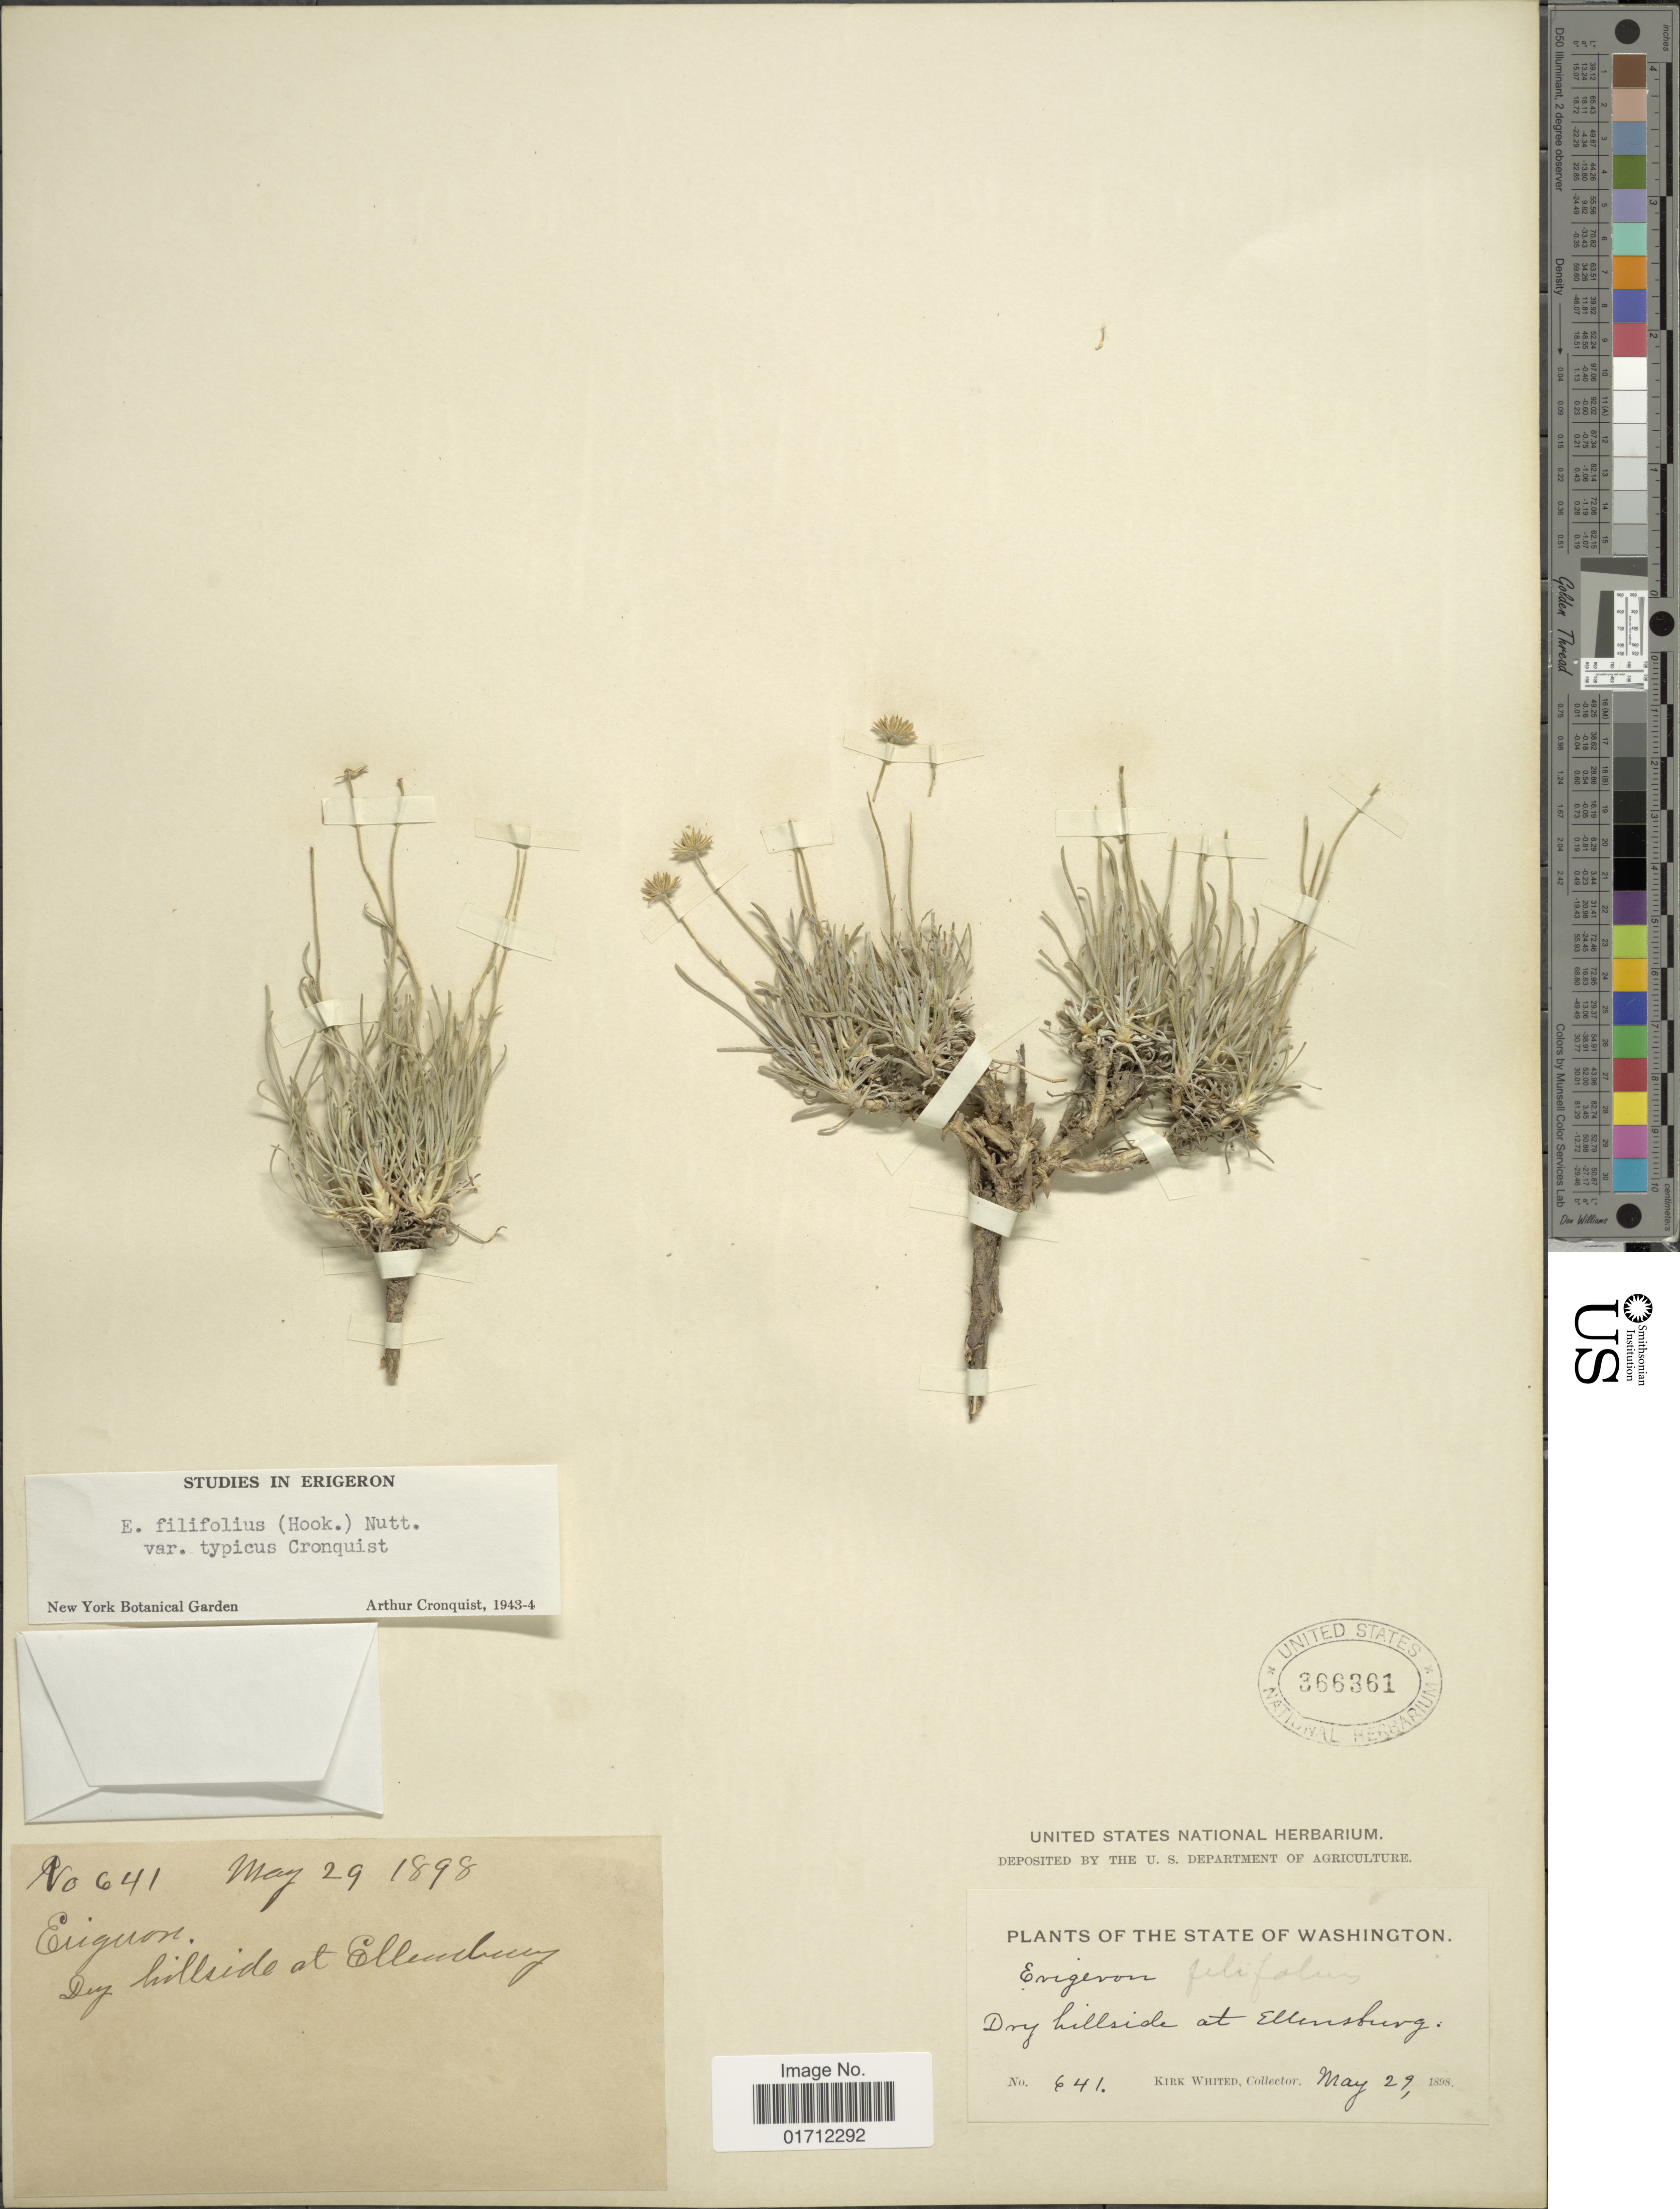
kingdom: Plantae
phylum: Tracheophyta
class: Magnoliopsida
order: Asterales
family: Asteraceae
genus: Erigeron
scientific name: Erigeron filifolius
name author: (Hook.) Nutt.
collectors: K. Whited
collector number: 641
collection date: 1898-05-29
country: United States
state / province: Washington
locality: At Ellensburh.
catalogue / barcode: US 366361